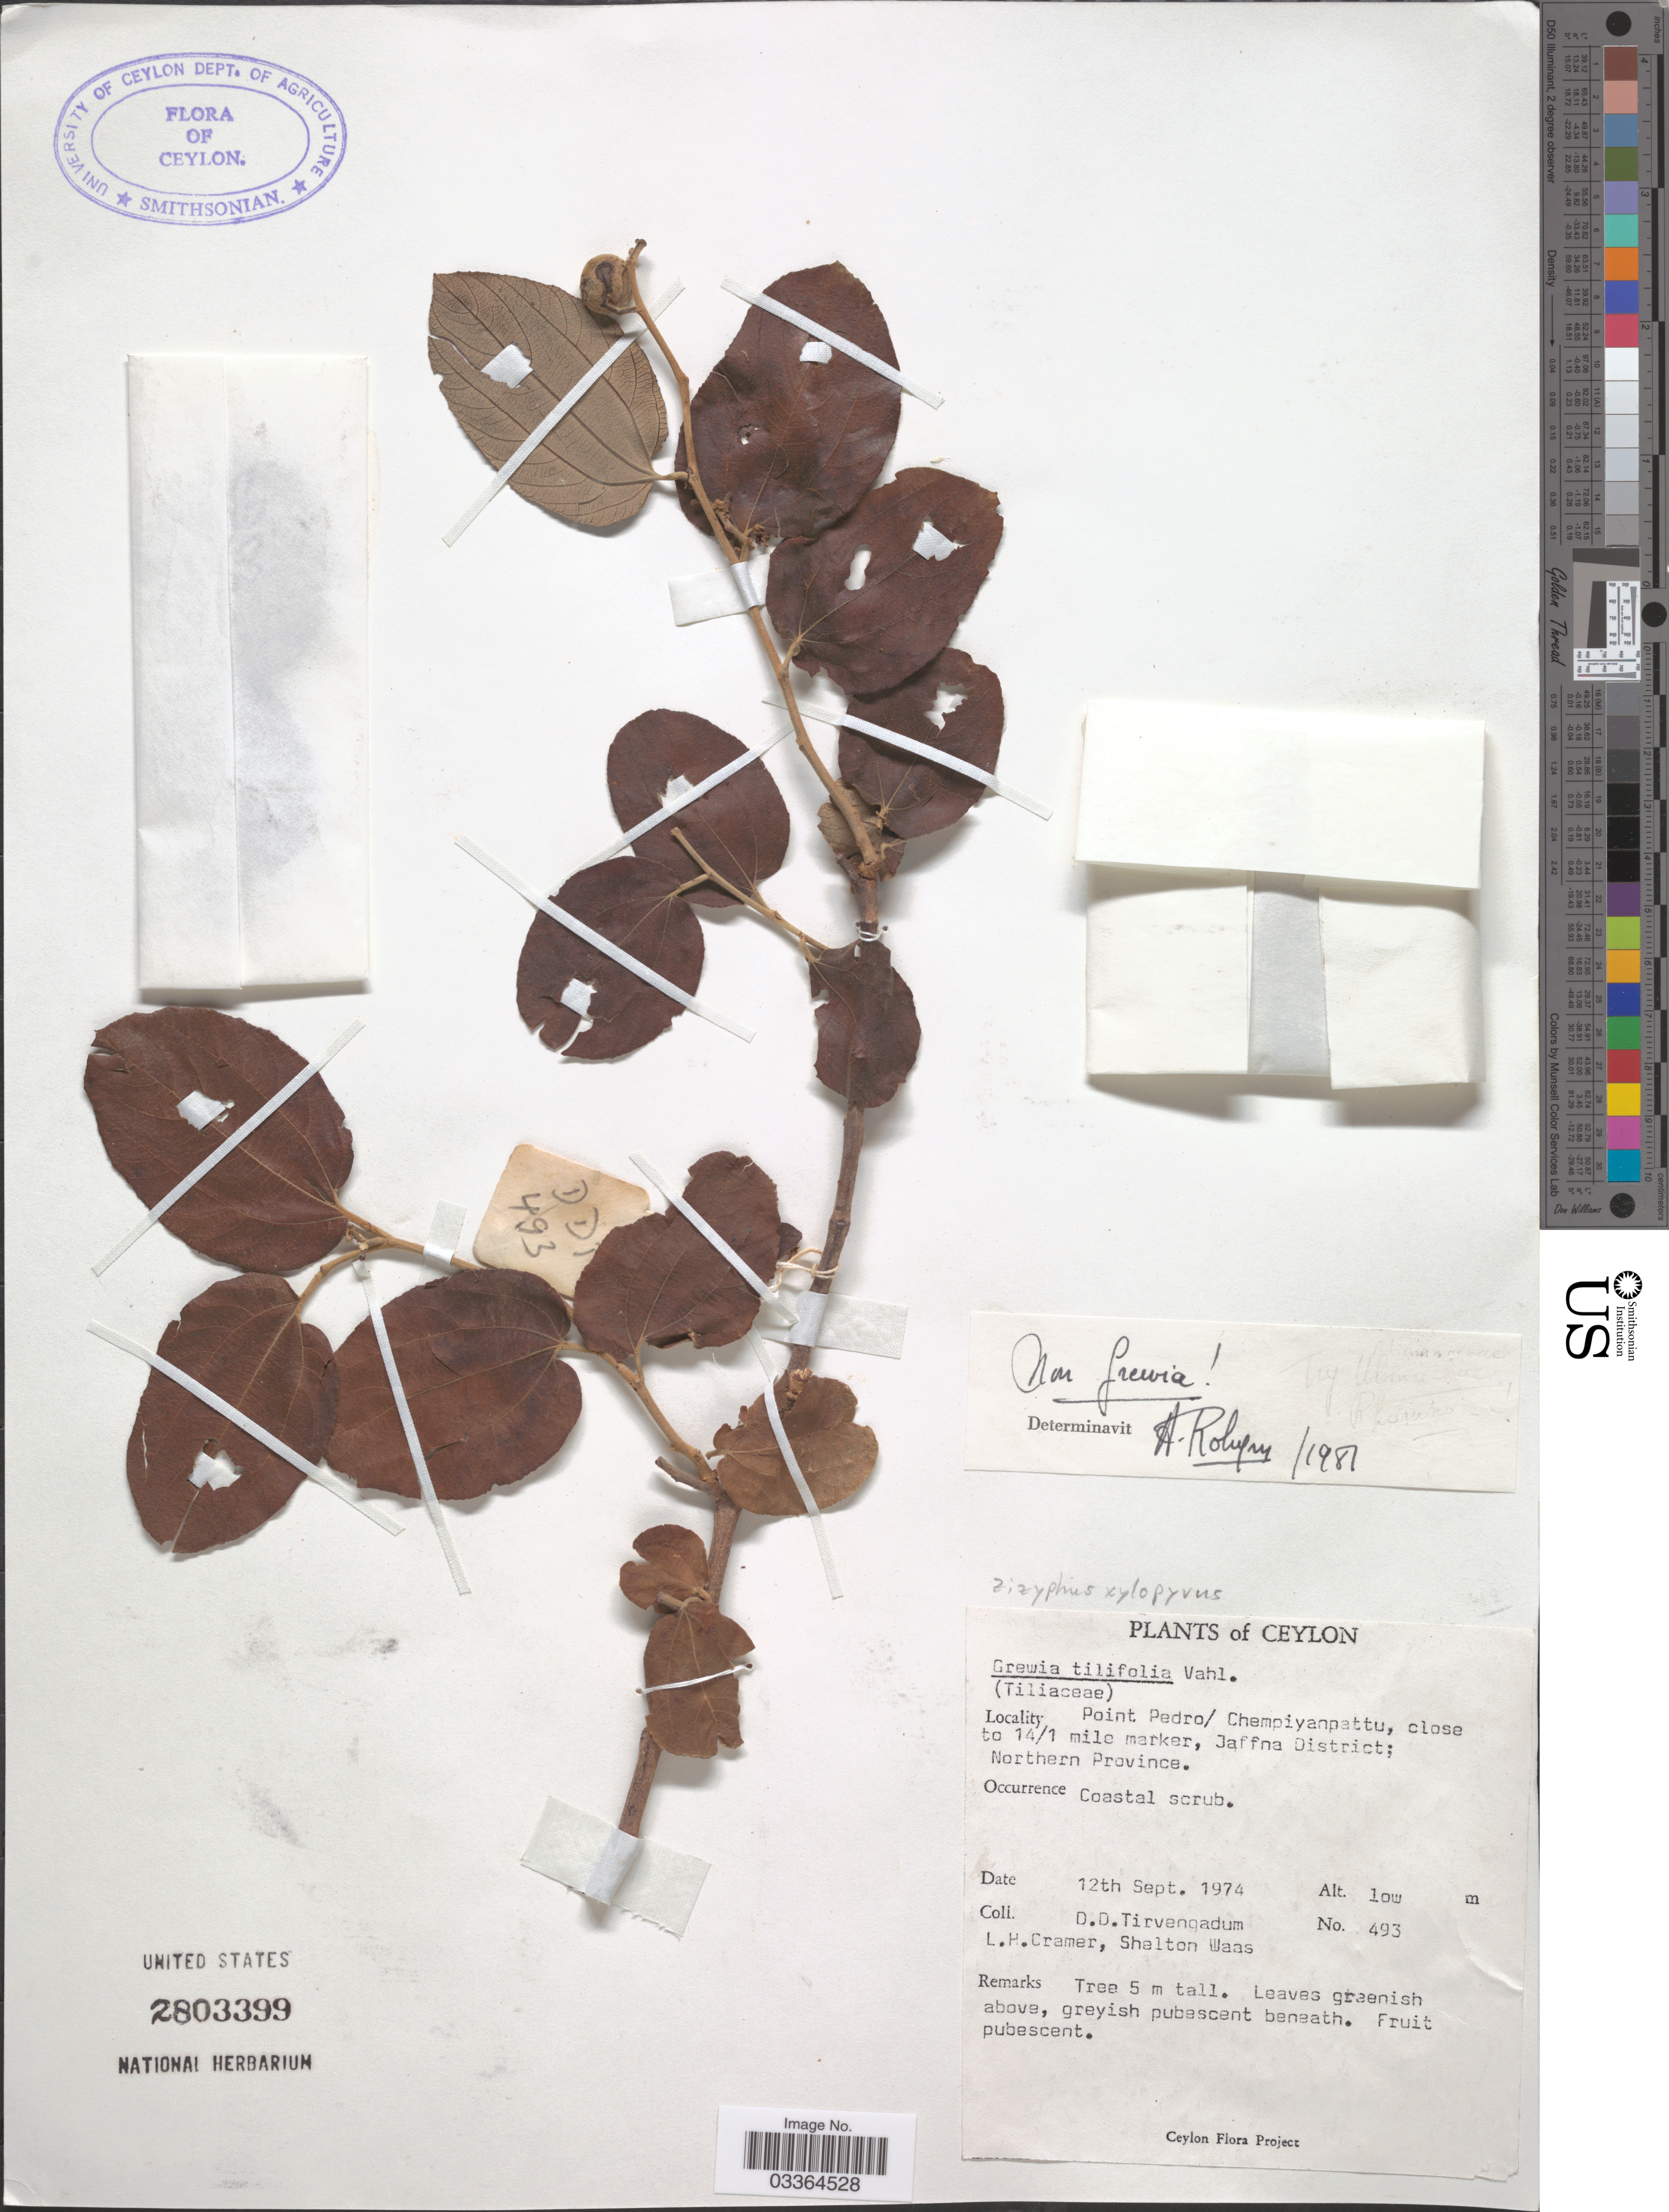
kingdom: Plantae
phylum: Tracheophyta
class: Magnoliopsida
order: Rosales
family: Rhamnaceae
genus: Ziziphus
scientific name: Ziziphus xylopyrus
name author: (Retz.) Willd.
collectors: D. Tirvengadum, L. H. Cramer & S. Waas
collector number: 493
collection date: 1974-09-12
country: Sri Lanka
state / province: Northern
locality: Ceylon. Point Pedro/ Chempiyanpattu, close to 14/1 mile marker, Jaffna District.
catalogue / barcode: US 2803399